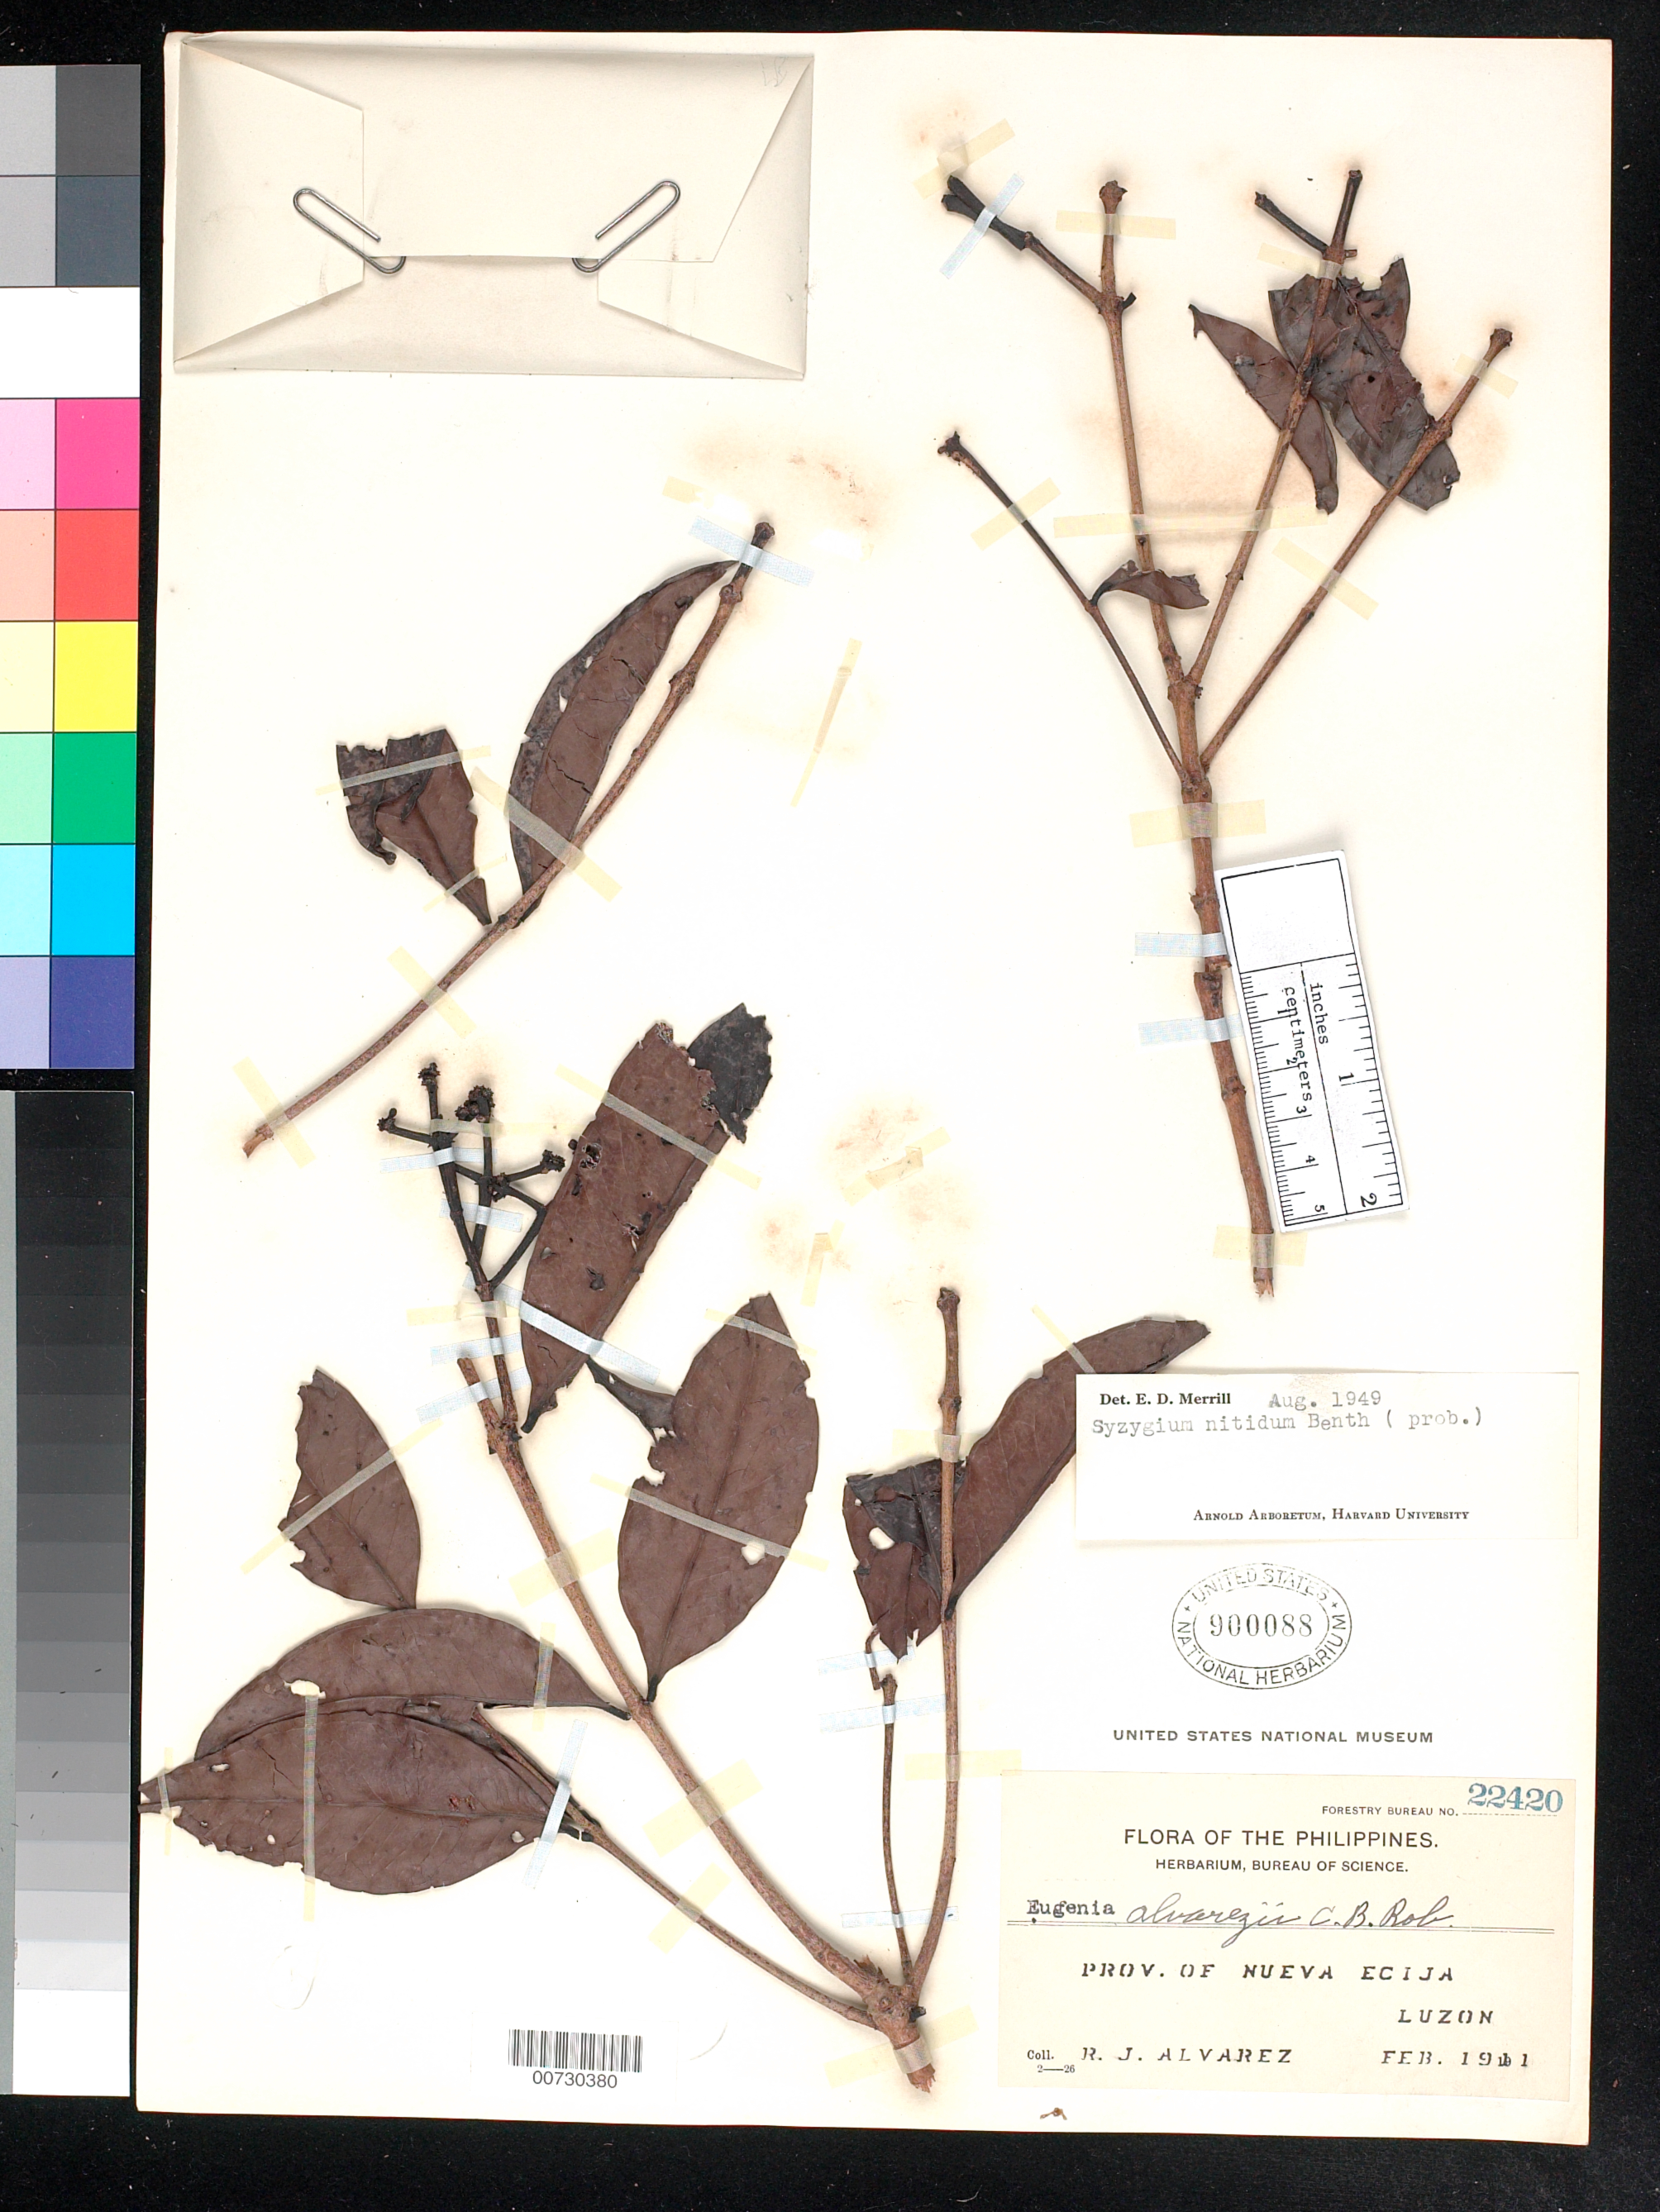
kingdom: Plantae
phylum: Tracheophyta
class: Magnoliopsida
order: Myrtales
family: Myrtaceae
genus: Syzygium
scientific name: Syzygium nitidum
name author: Benth.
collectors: R. Alvarez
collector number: For. Bur. 22420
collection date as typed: Feb 1911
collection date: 1911-02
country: Philippines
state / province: Central Luzon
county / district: Nueva Ecija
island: Luzon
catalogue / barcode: US 900088